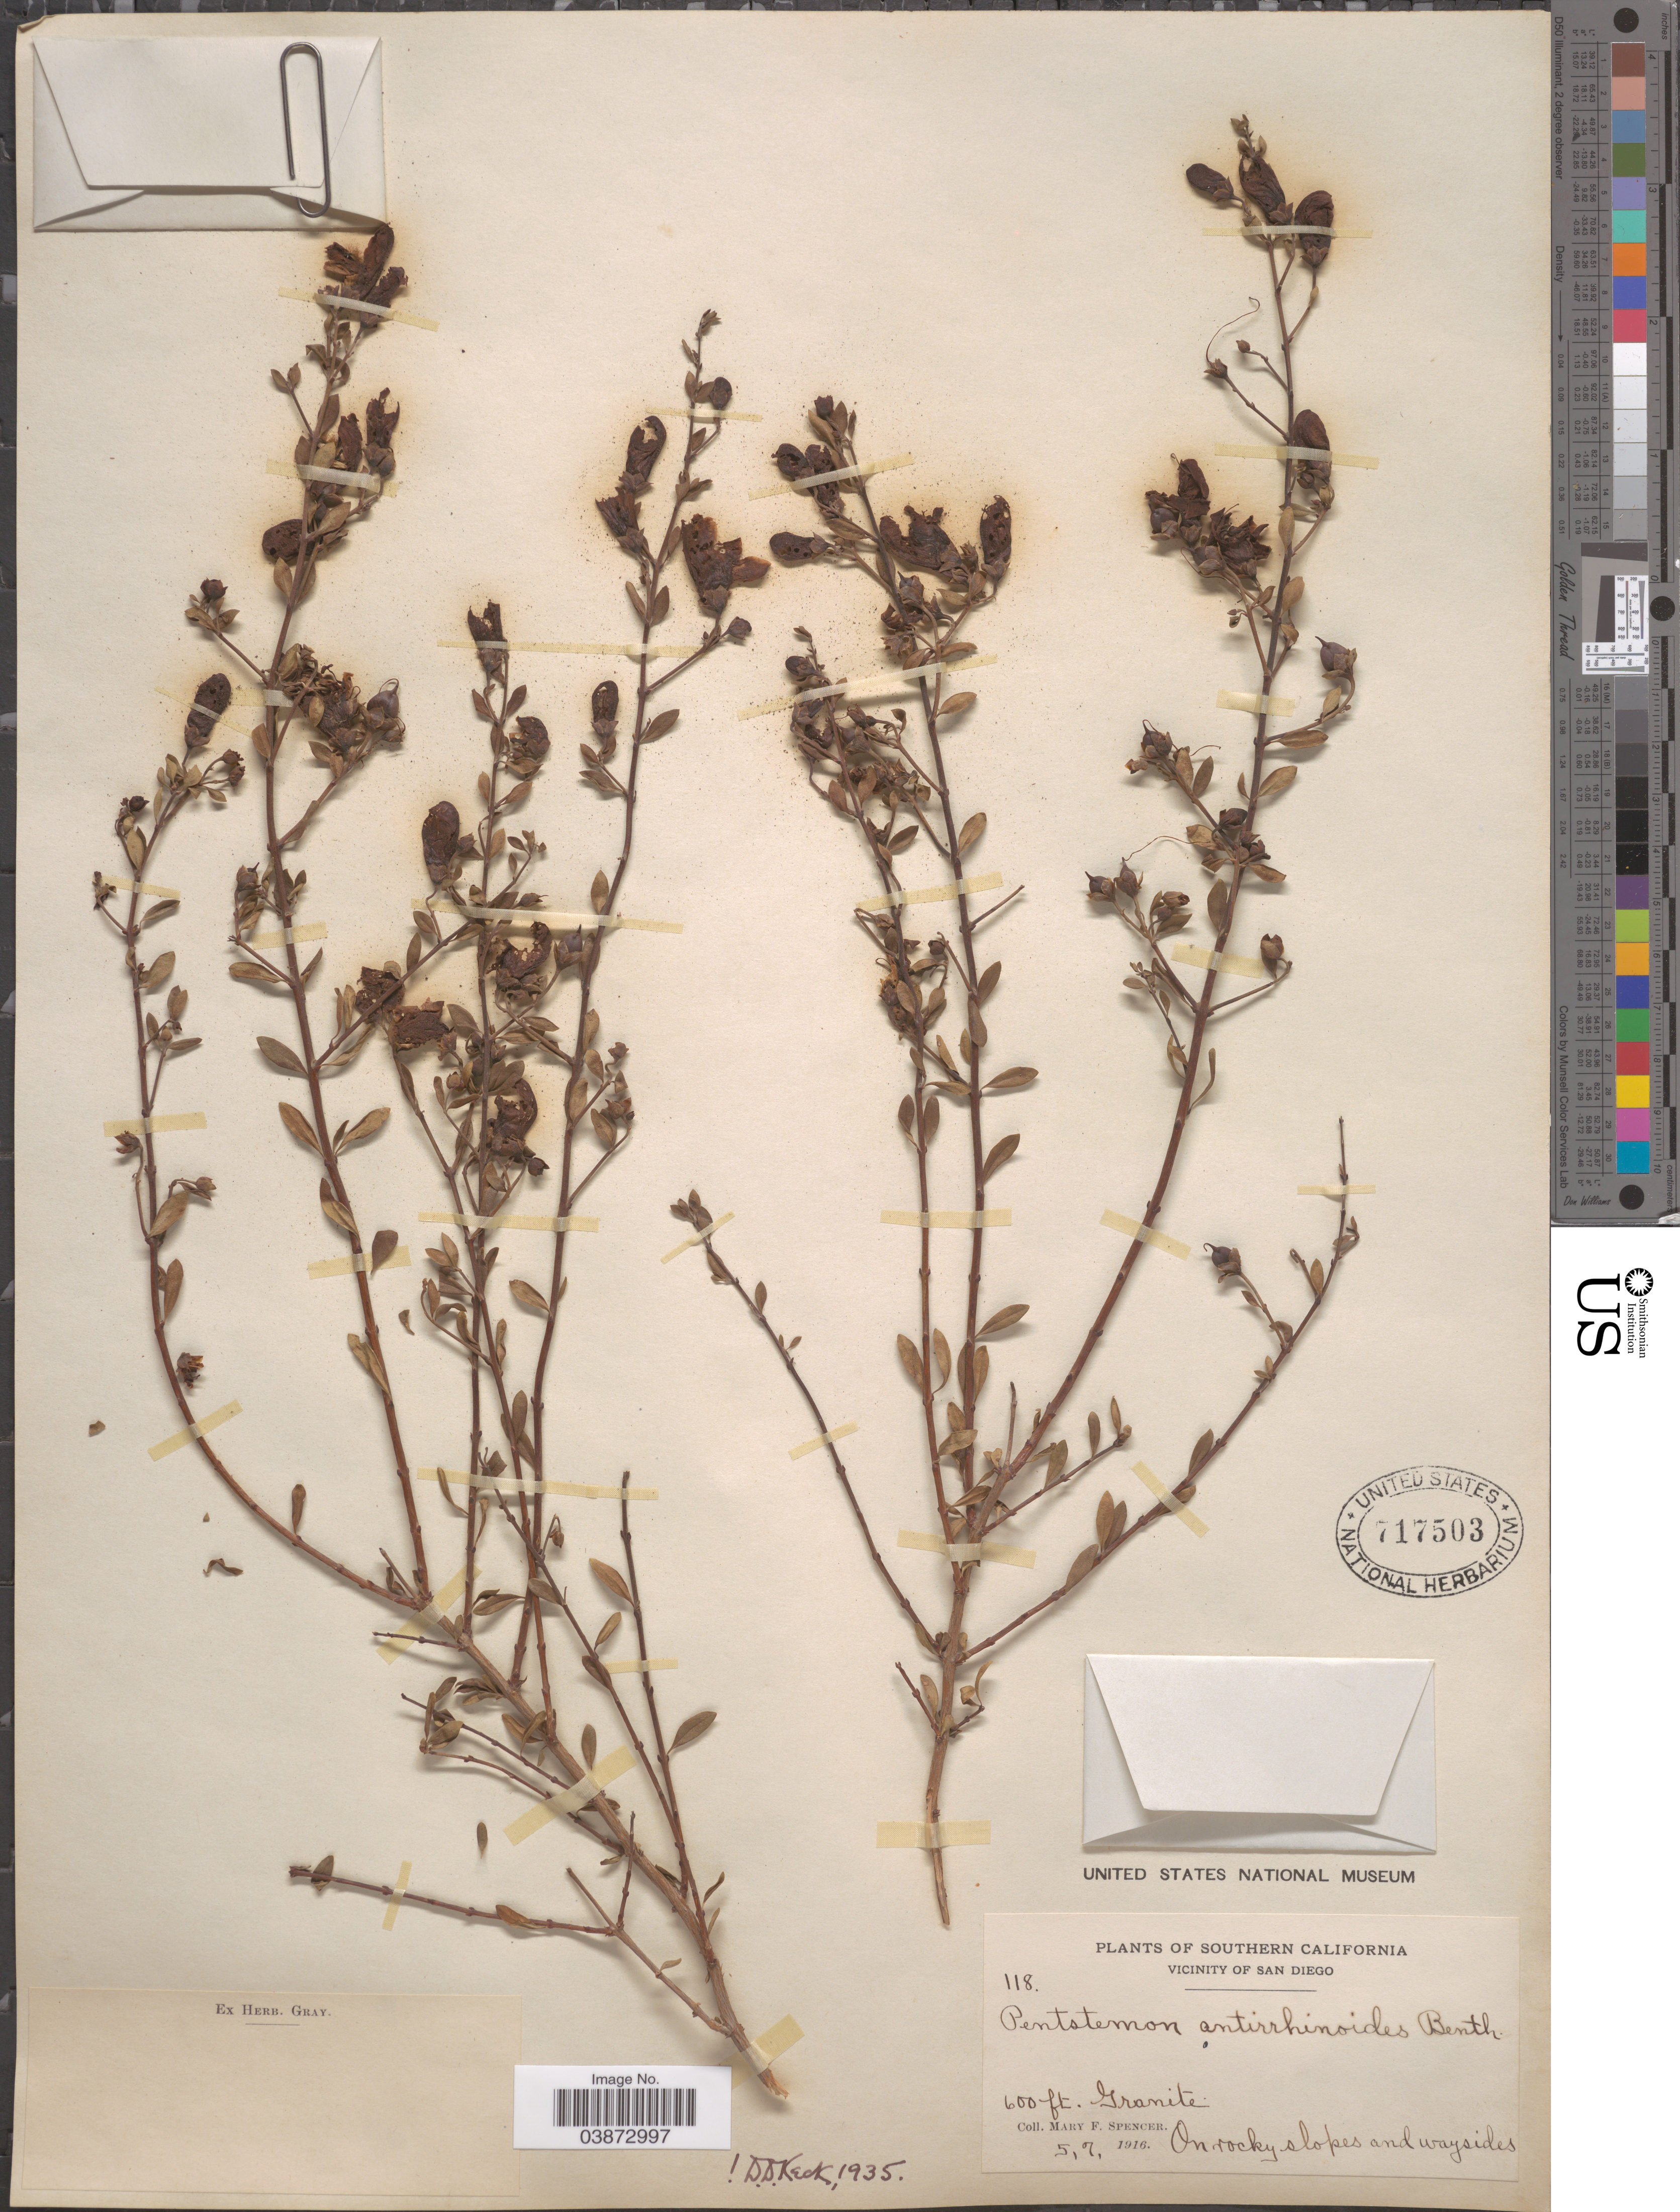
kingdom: Plantae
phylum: Tracheophyta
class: Magnoliopsida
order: Lamiales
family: Plantaginaceae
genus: Penstemon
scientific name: Penstemon antirrhinoides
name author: Benth.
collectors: M. Spencer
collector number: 118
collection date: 1916-05/1916-07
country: United States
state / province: California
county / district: San Diego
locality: Southern California. Vicinity of San Diego.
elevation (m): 183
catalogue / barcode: US 717503